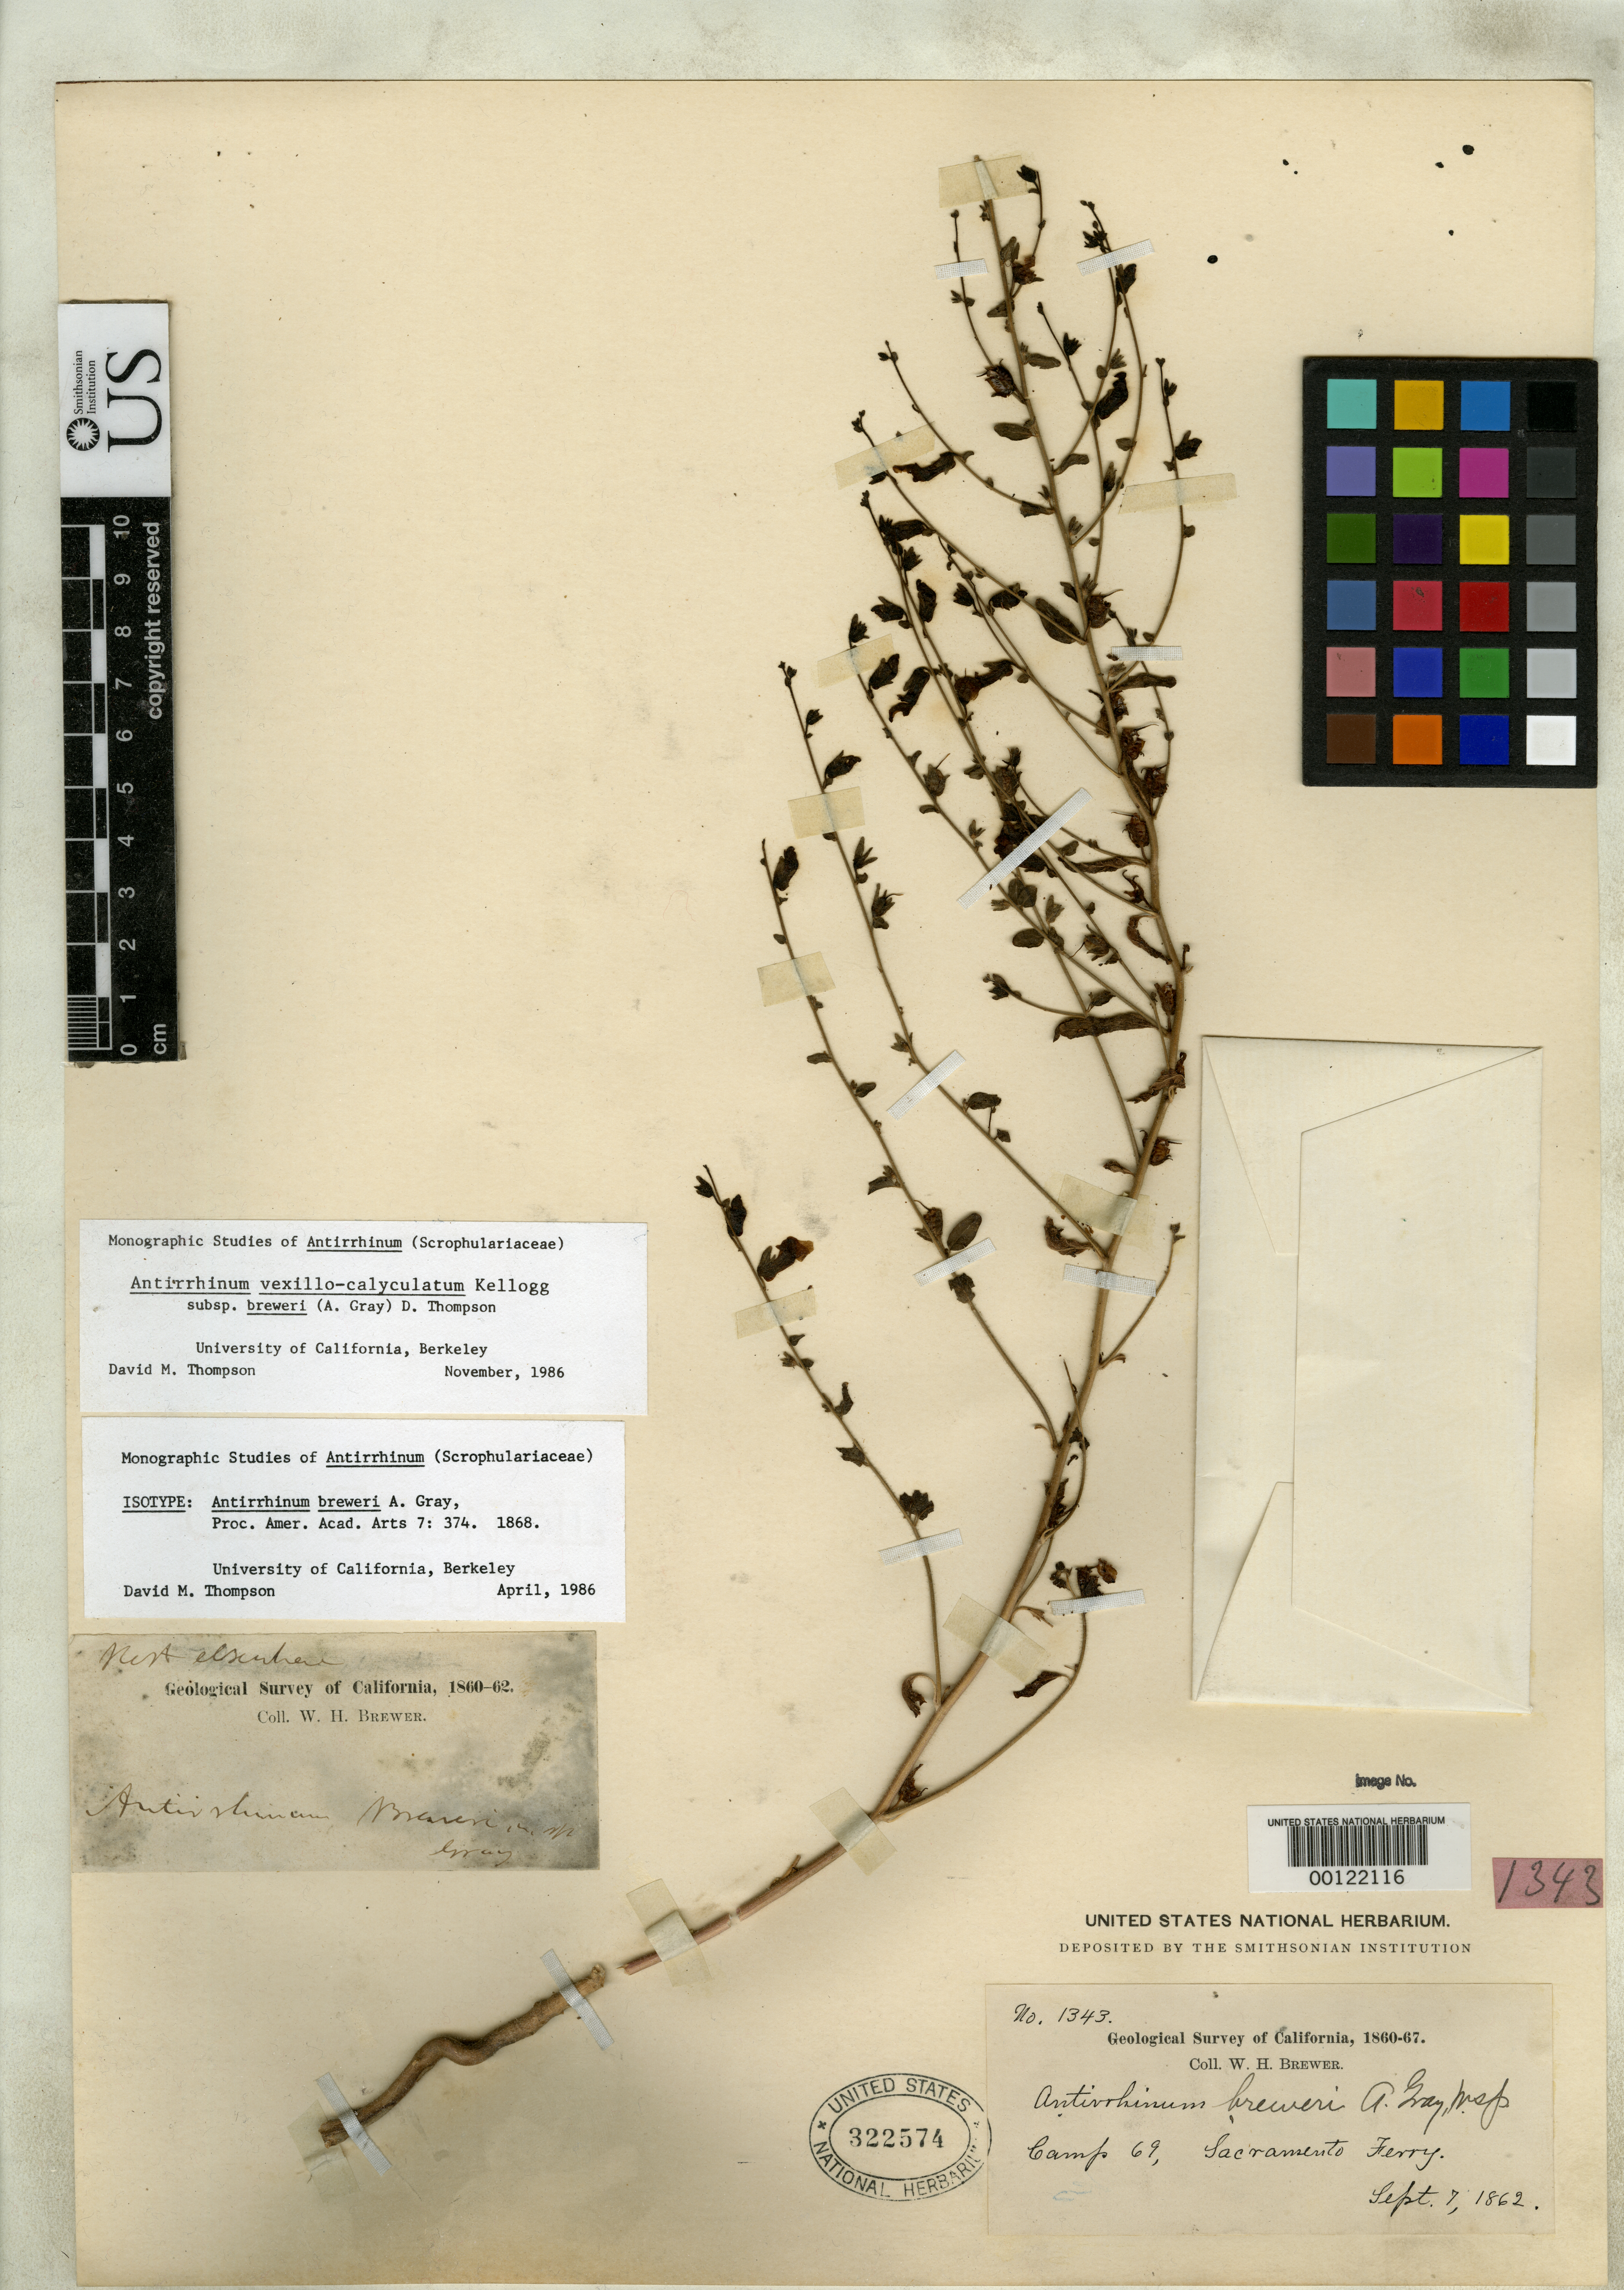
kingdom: Plantae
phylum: Tracheophyta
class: Magnoliopsida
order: Lamiales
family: Plantaginaceae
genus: Antirrhinum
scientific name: Antirrhinum breweri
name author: A. Gray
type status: Isotype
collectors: W. H. Brewer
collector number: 1343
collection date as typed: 07 Sep 1862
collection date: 1862-09-07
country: United States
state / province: California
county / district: Sacramento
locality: Sacramento ferry; camp 69.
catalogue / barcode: US 322574